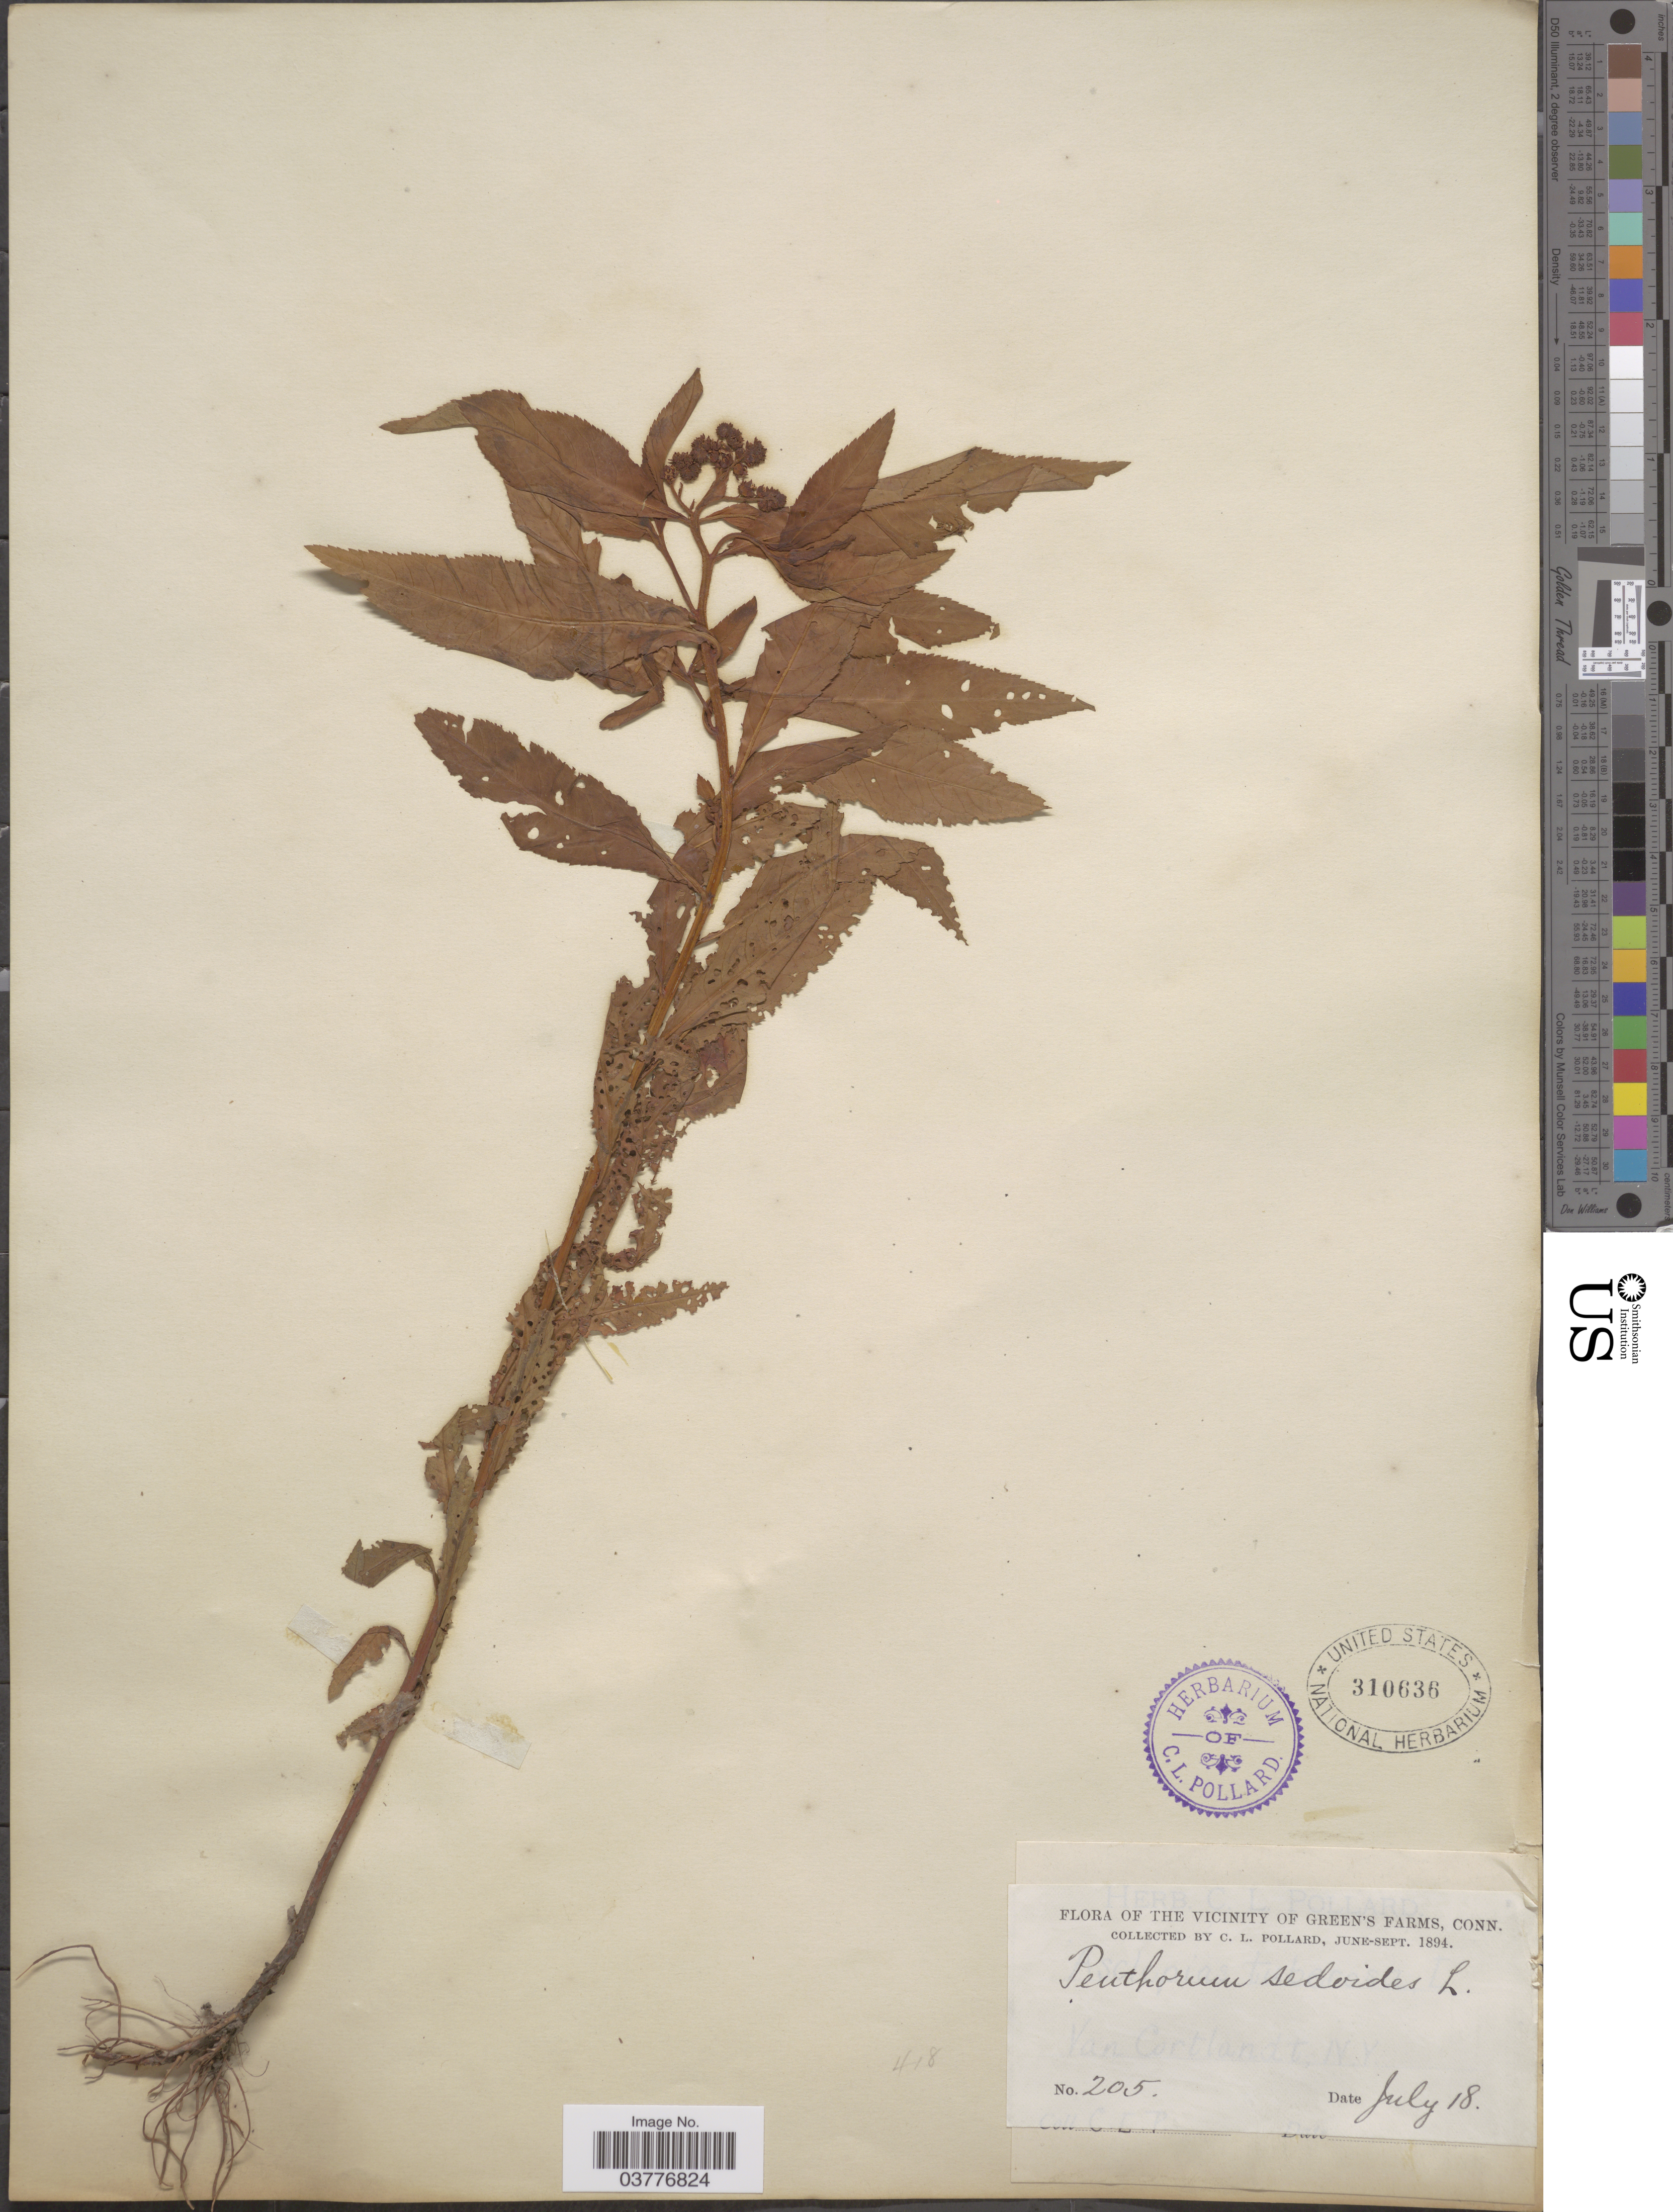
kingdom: Plantae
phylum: Tracheophyta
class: Magnoliopsida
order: Saxifragales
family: Penthoraceae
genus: Penthorum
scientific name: Penthorum sedoides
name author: L.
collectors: C. L. Pollard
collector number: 205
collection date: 1894-07-18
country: United States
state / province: Connecticut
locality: Vicinity of Green's Farms.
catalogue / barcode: US 310636